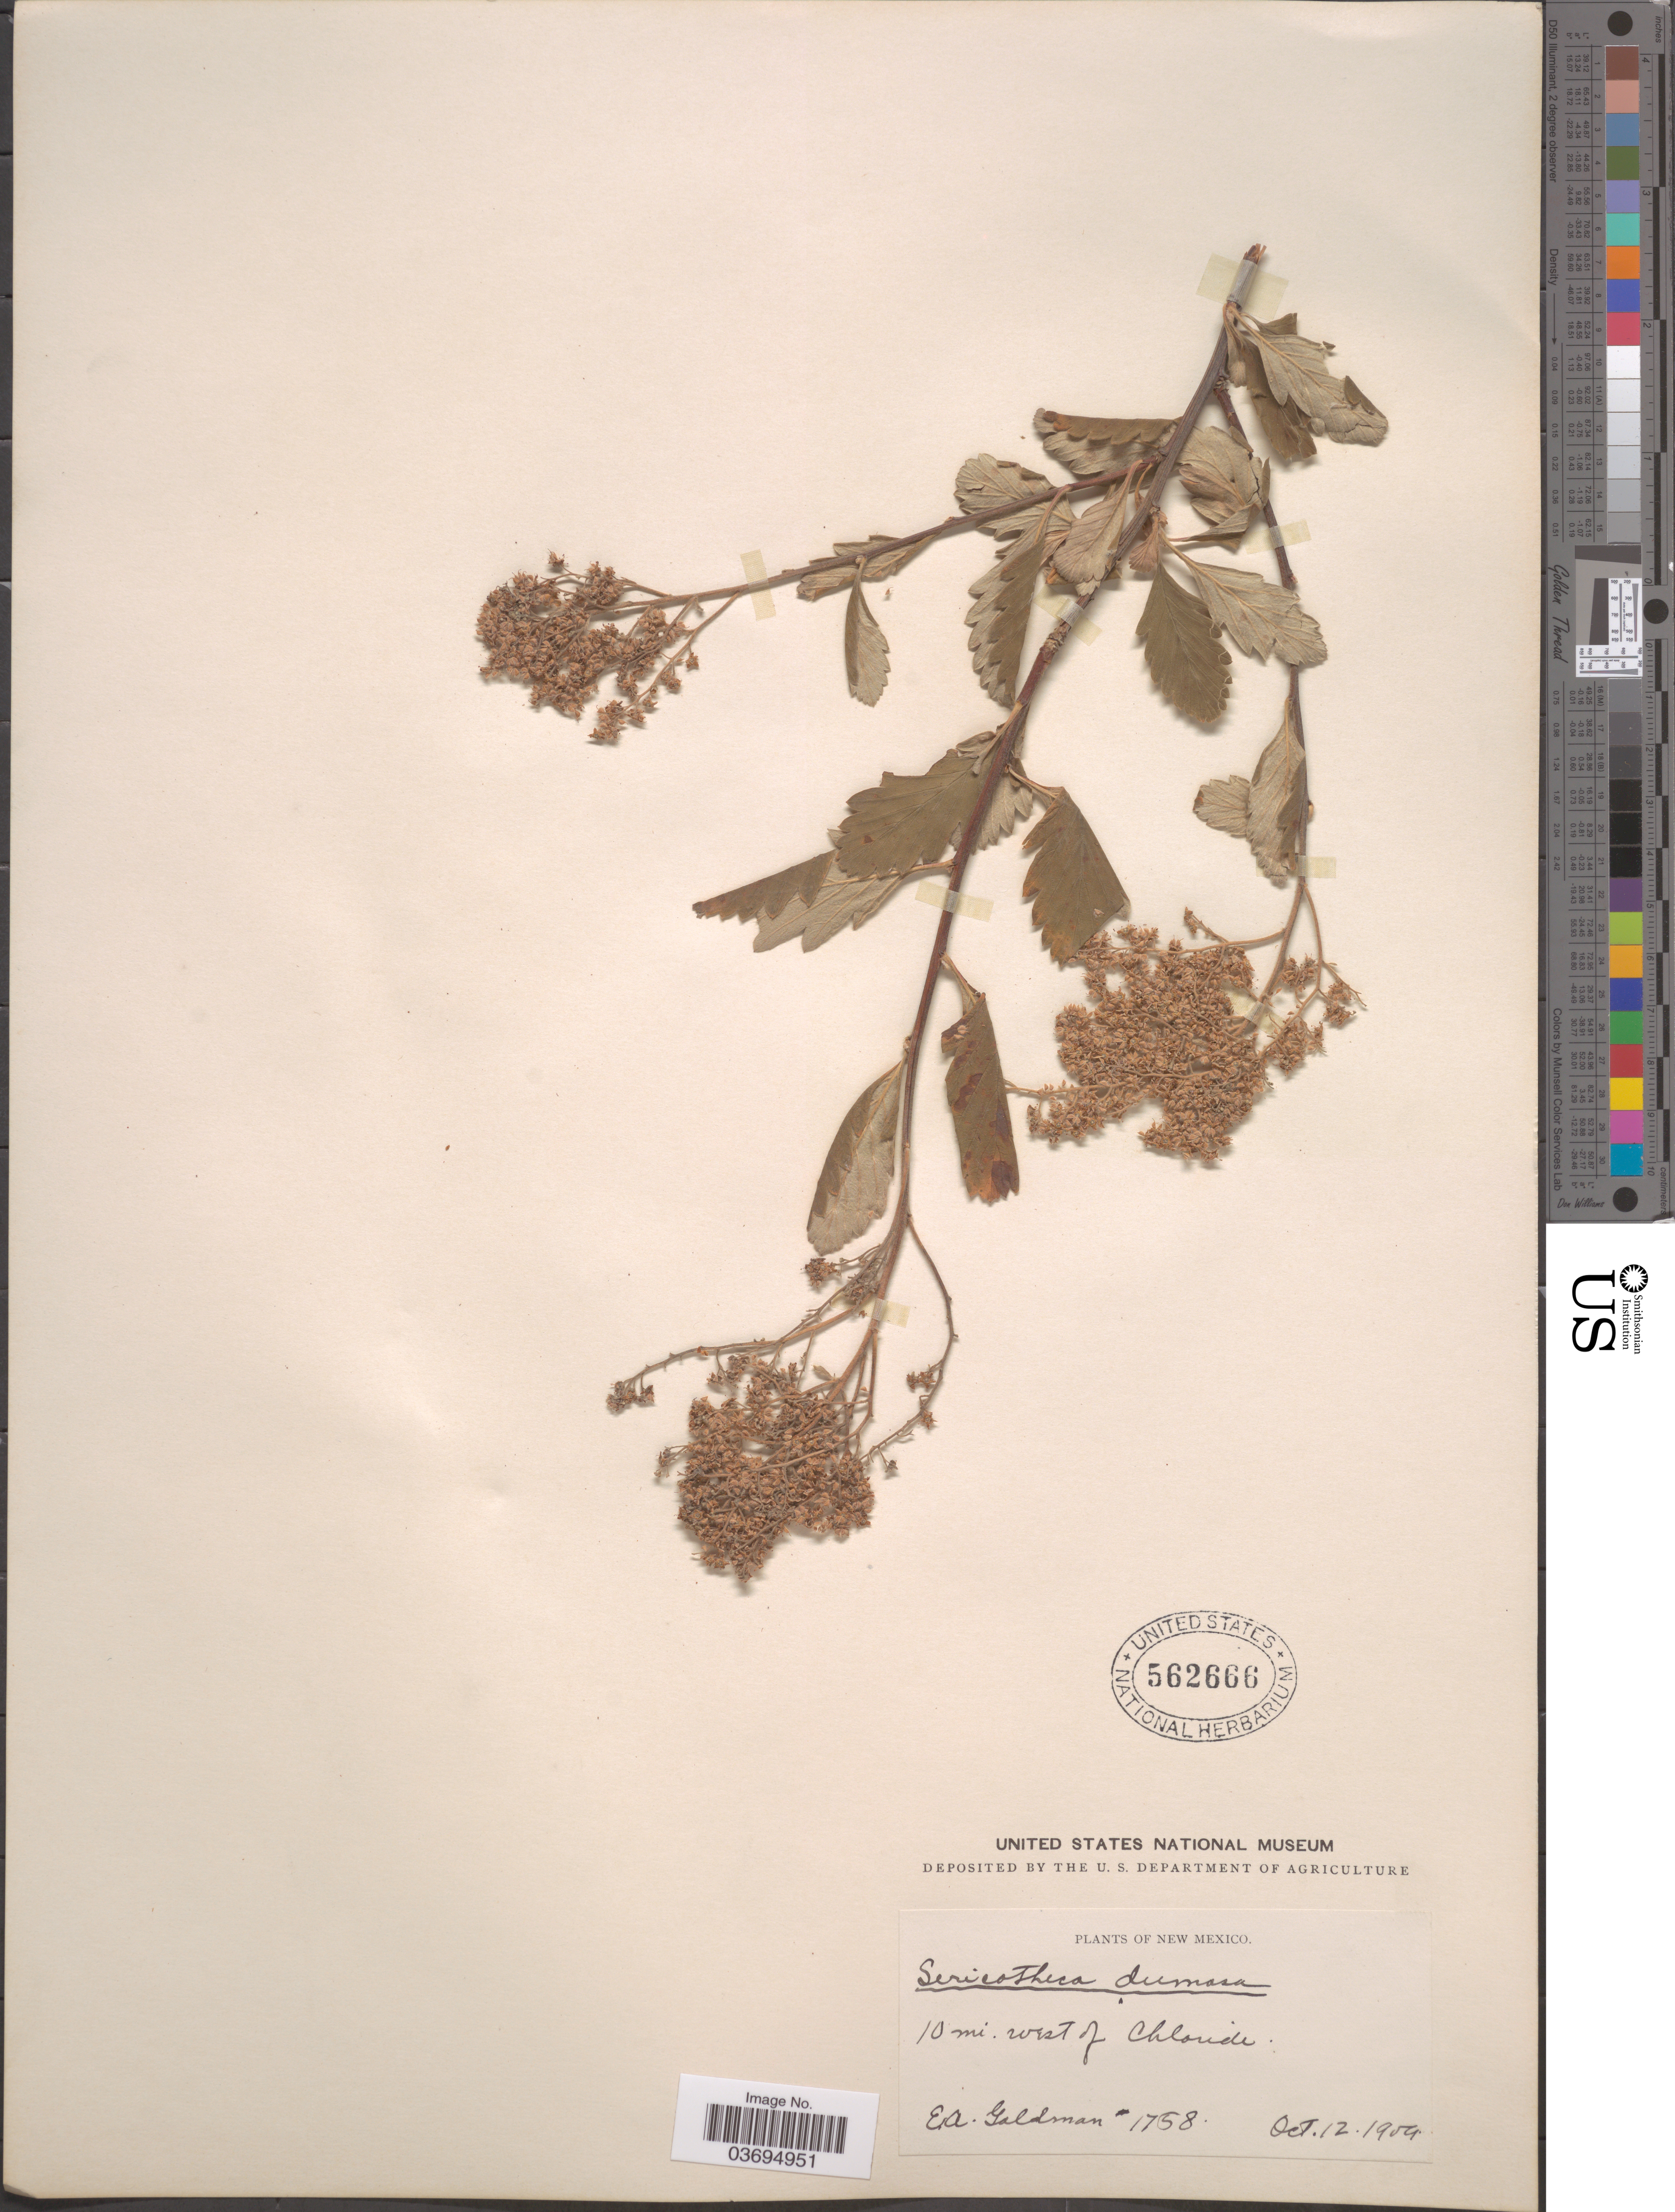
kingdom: Plantae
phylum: Tracheophyta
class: Magnoliopsida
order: Rosales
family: Rosaceae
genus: Holodiscus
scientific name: Holodiscus discolor var. dumosus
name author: Maxim. ex J.M. Coult.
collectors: E. A. Goldman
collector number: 1758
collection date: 1904-10-12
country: United States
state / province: New Mexico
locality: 10 mi. west of Chloride.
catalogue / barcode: US 562666